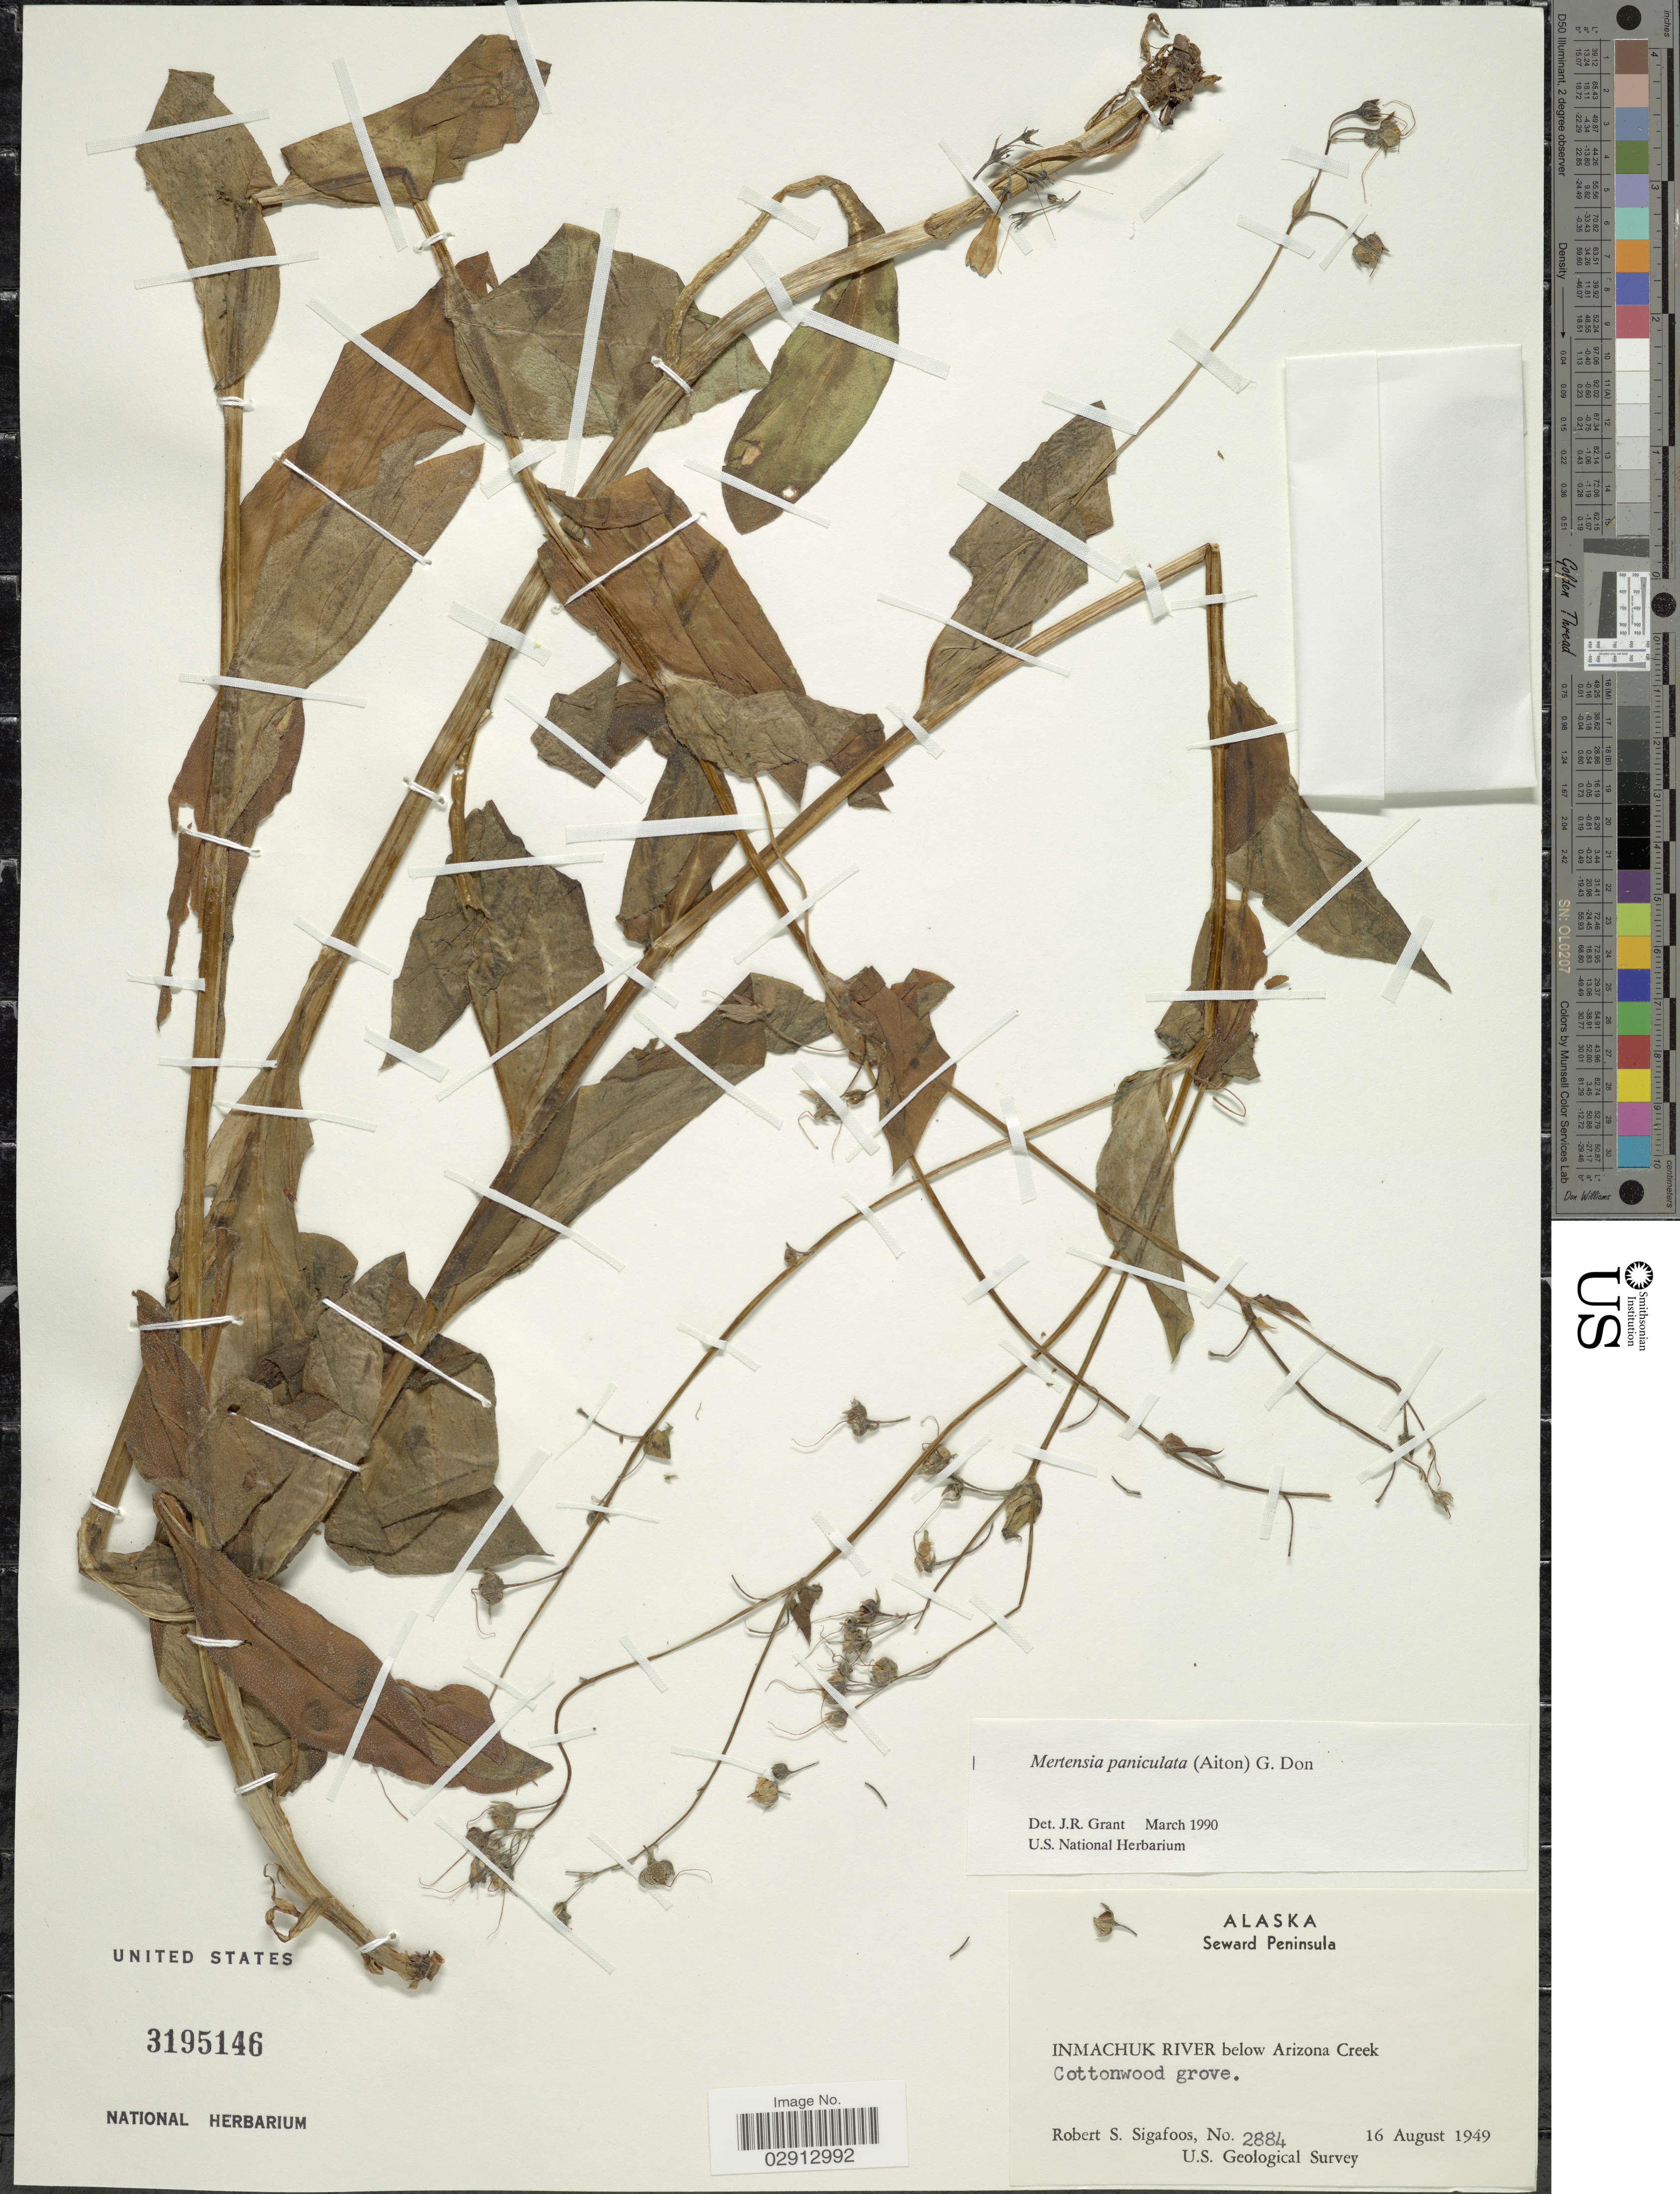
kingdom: Plantae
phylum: Tracheophyta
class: Magnoliopsida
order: Boraginales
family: Boraginaceae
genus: Mertensia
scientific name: Mertensia paniculata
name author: (Aiton) G. Don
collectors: R. Sigafoos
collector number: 2884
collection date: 1949-08-16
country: United States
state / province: Alaska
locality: Seward Peninsula. Inmachuk river below Arizona Creek.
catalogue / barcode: US 3195146